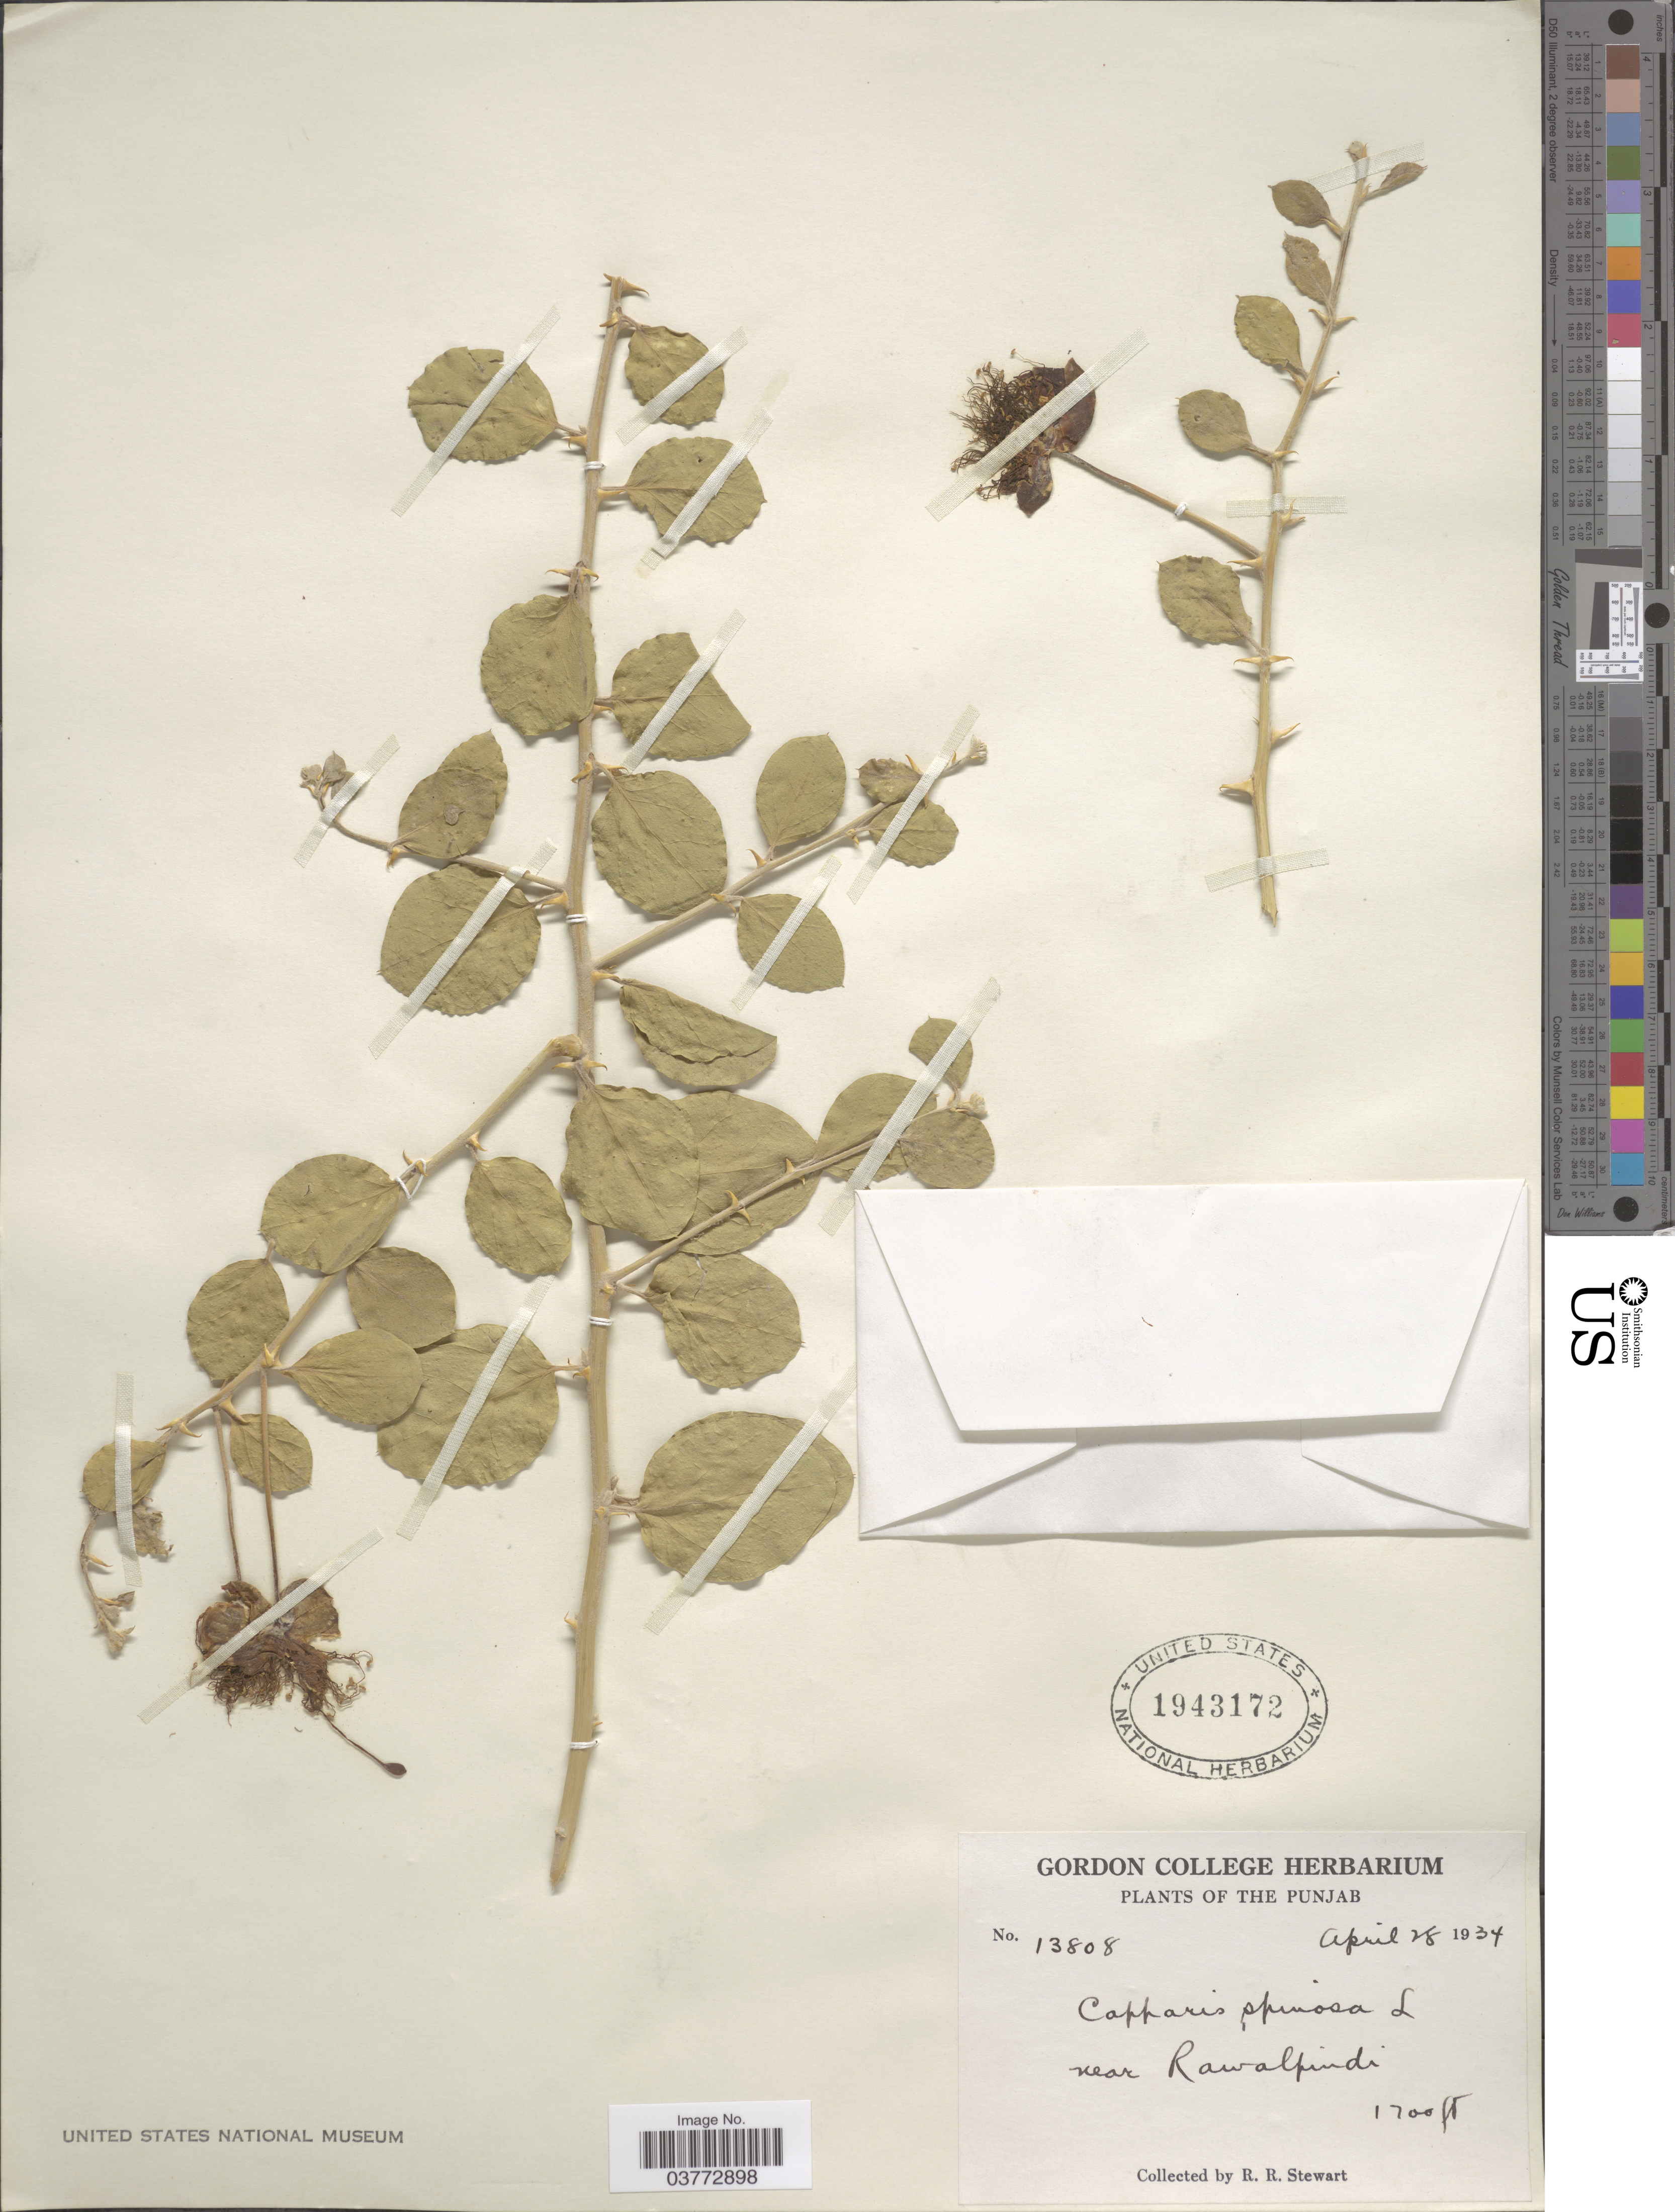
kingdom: Plantae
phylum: Tracheophyta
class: Magnoliopsida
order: Brassicales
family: Capparaceae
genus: Capparis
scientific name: Capparis sicula subsp. sicula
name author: Veill. ex Duhamel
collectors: R. Stewart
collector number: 13808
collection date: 1934-04-28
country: Pakistan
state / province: Punjab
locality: Near Rawalpindi.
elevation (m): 518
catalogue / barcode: US 1943172